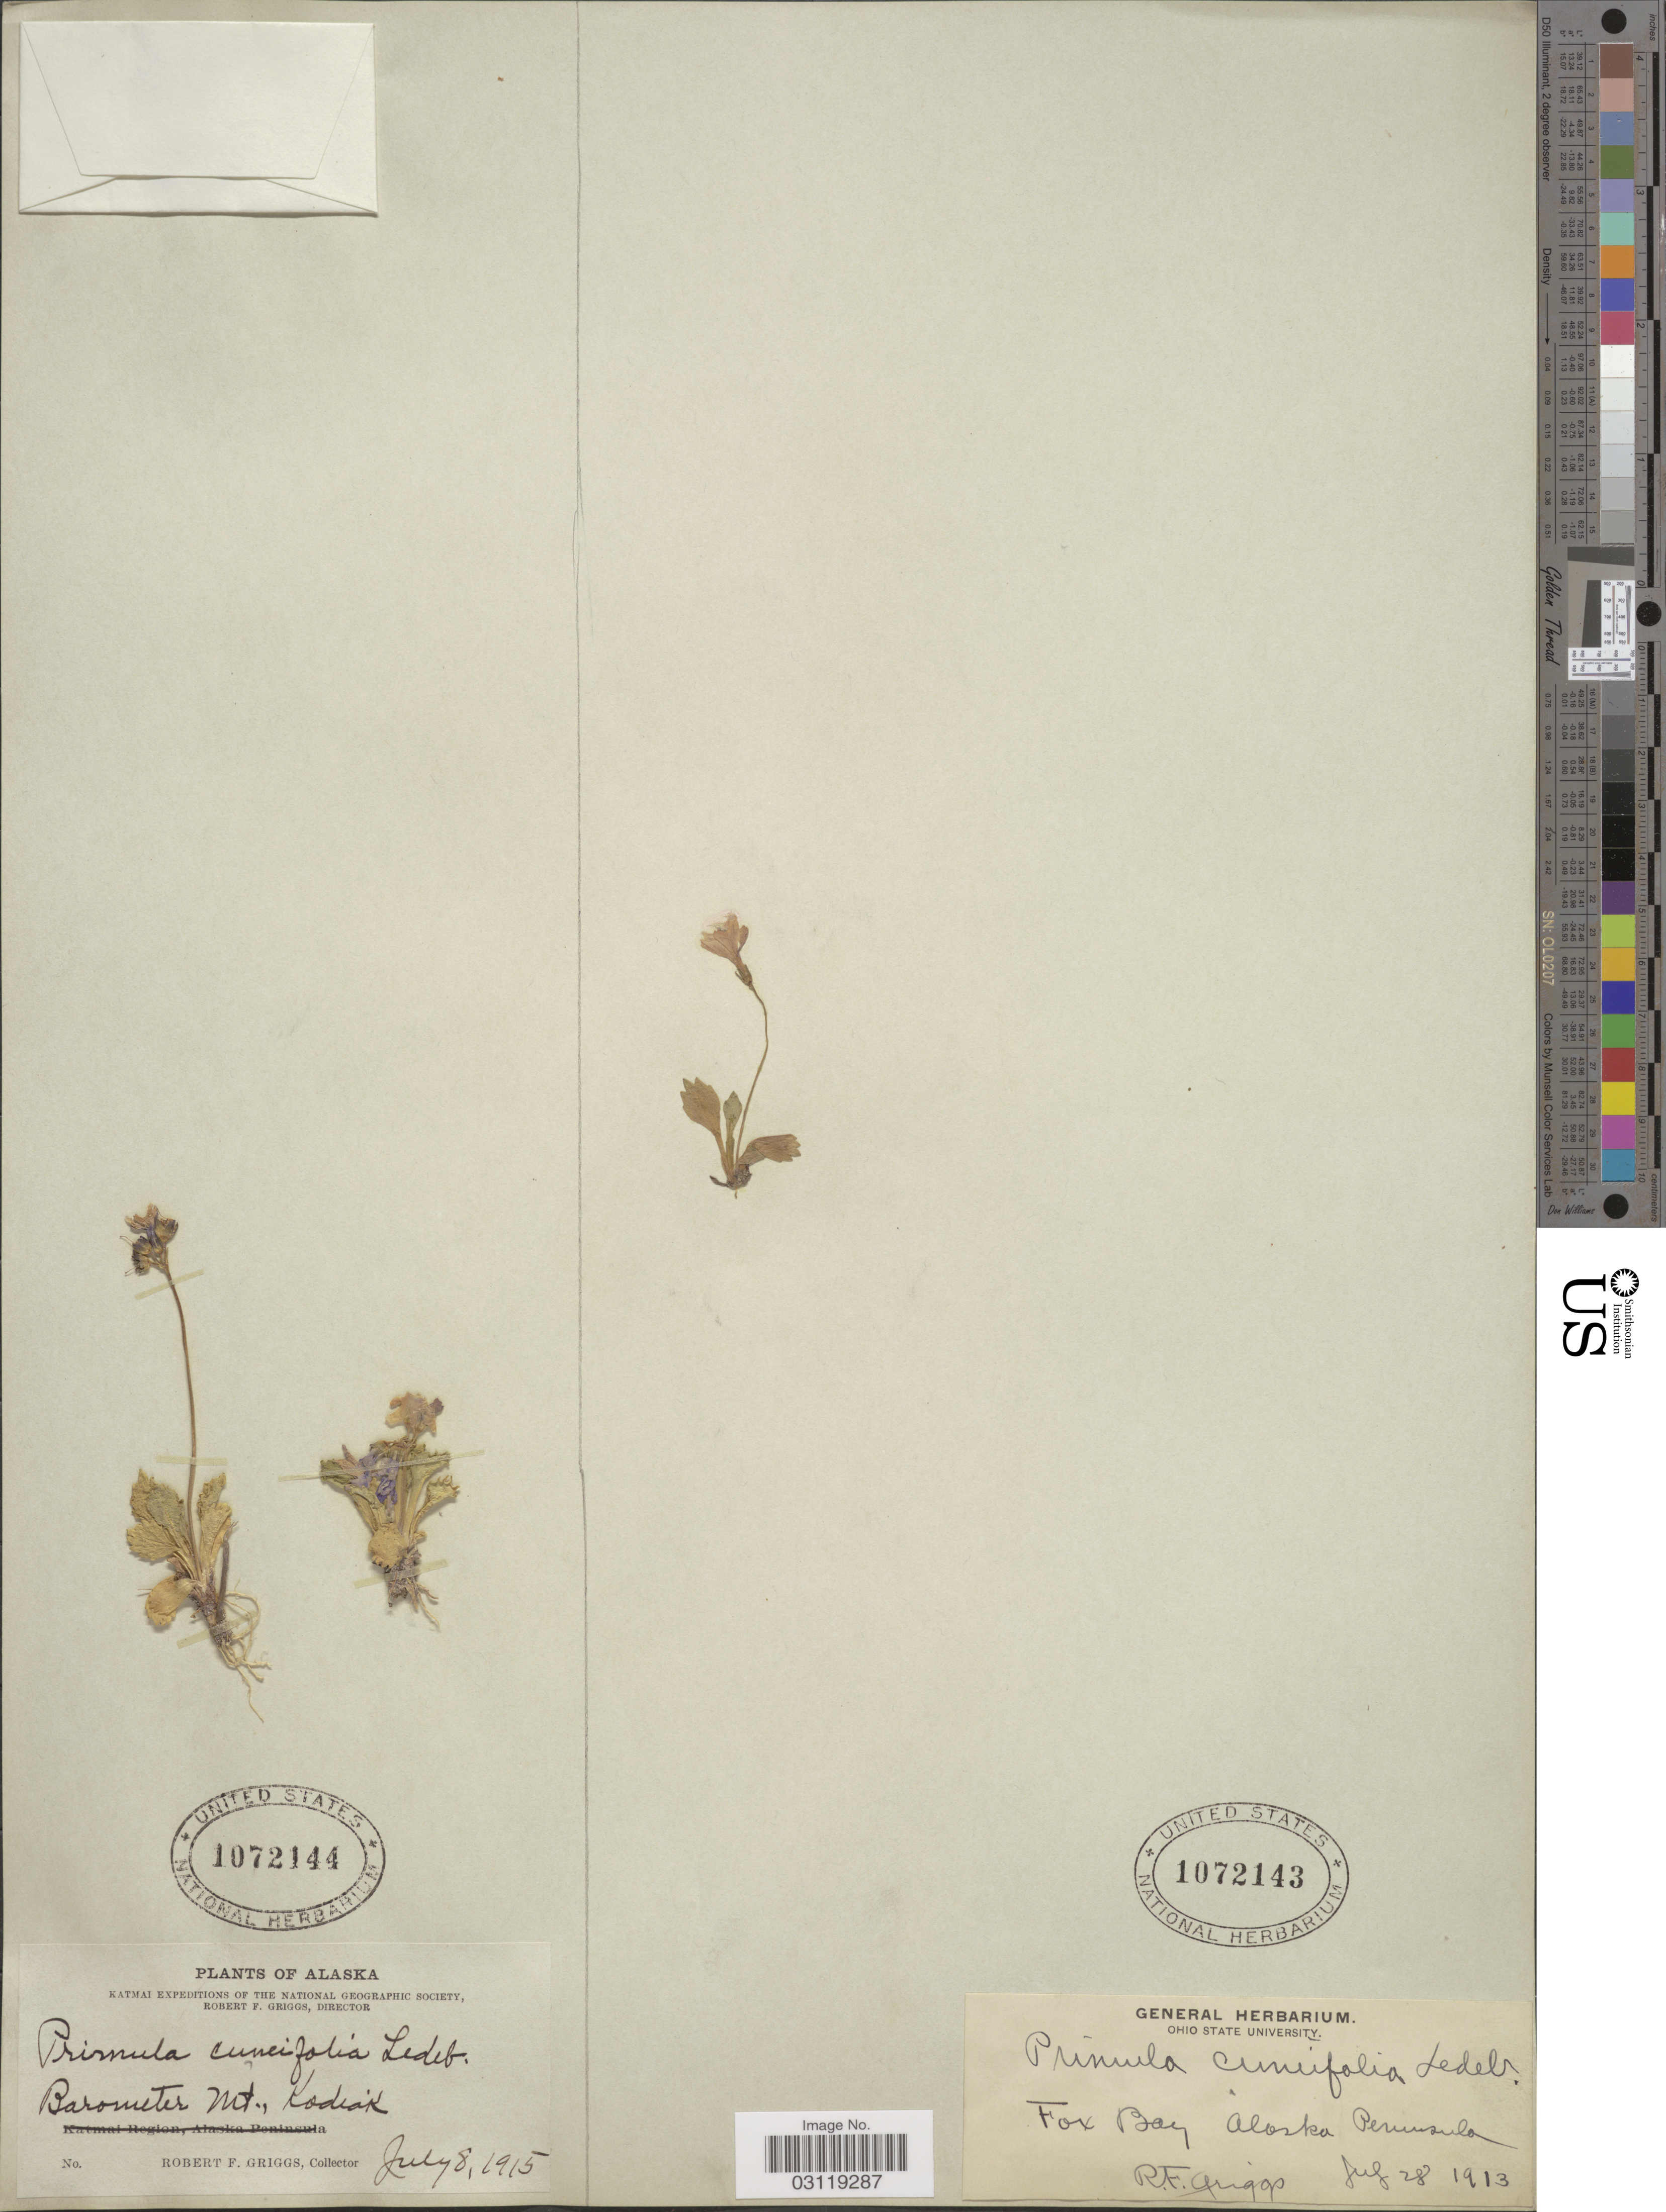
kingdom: Plantae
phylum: Tracheophyta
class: Magnoliopsida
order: Ericales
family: Primulaceae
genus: Primula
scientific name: Primula cuneifolia subsp. cuneifolia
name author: Ledeb.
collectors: R. F. Griggs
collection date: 1913-07-28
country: United States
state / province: Alaska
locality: Fox Bay Alaska Peninsula.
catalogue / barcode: US 1072143